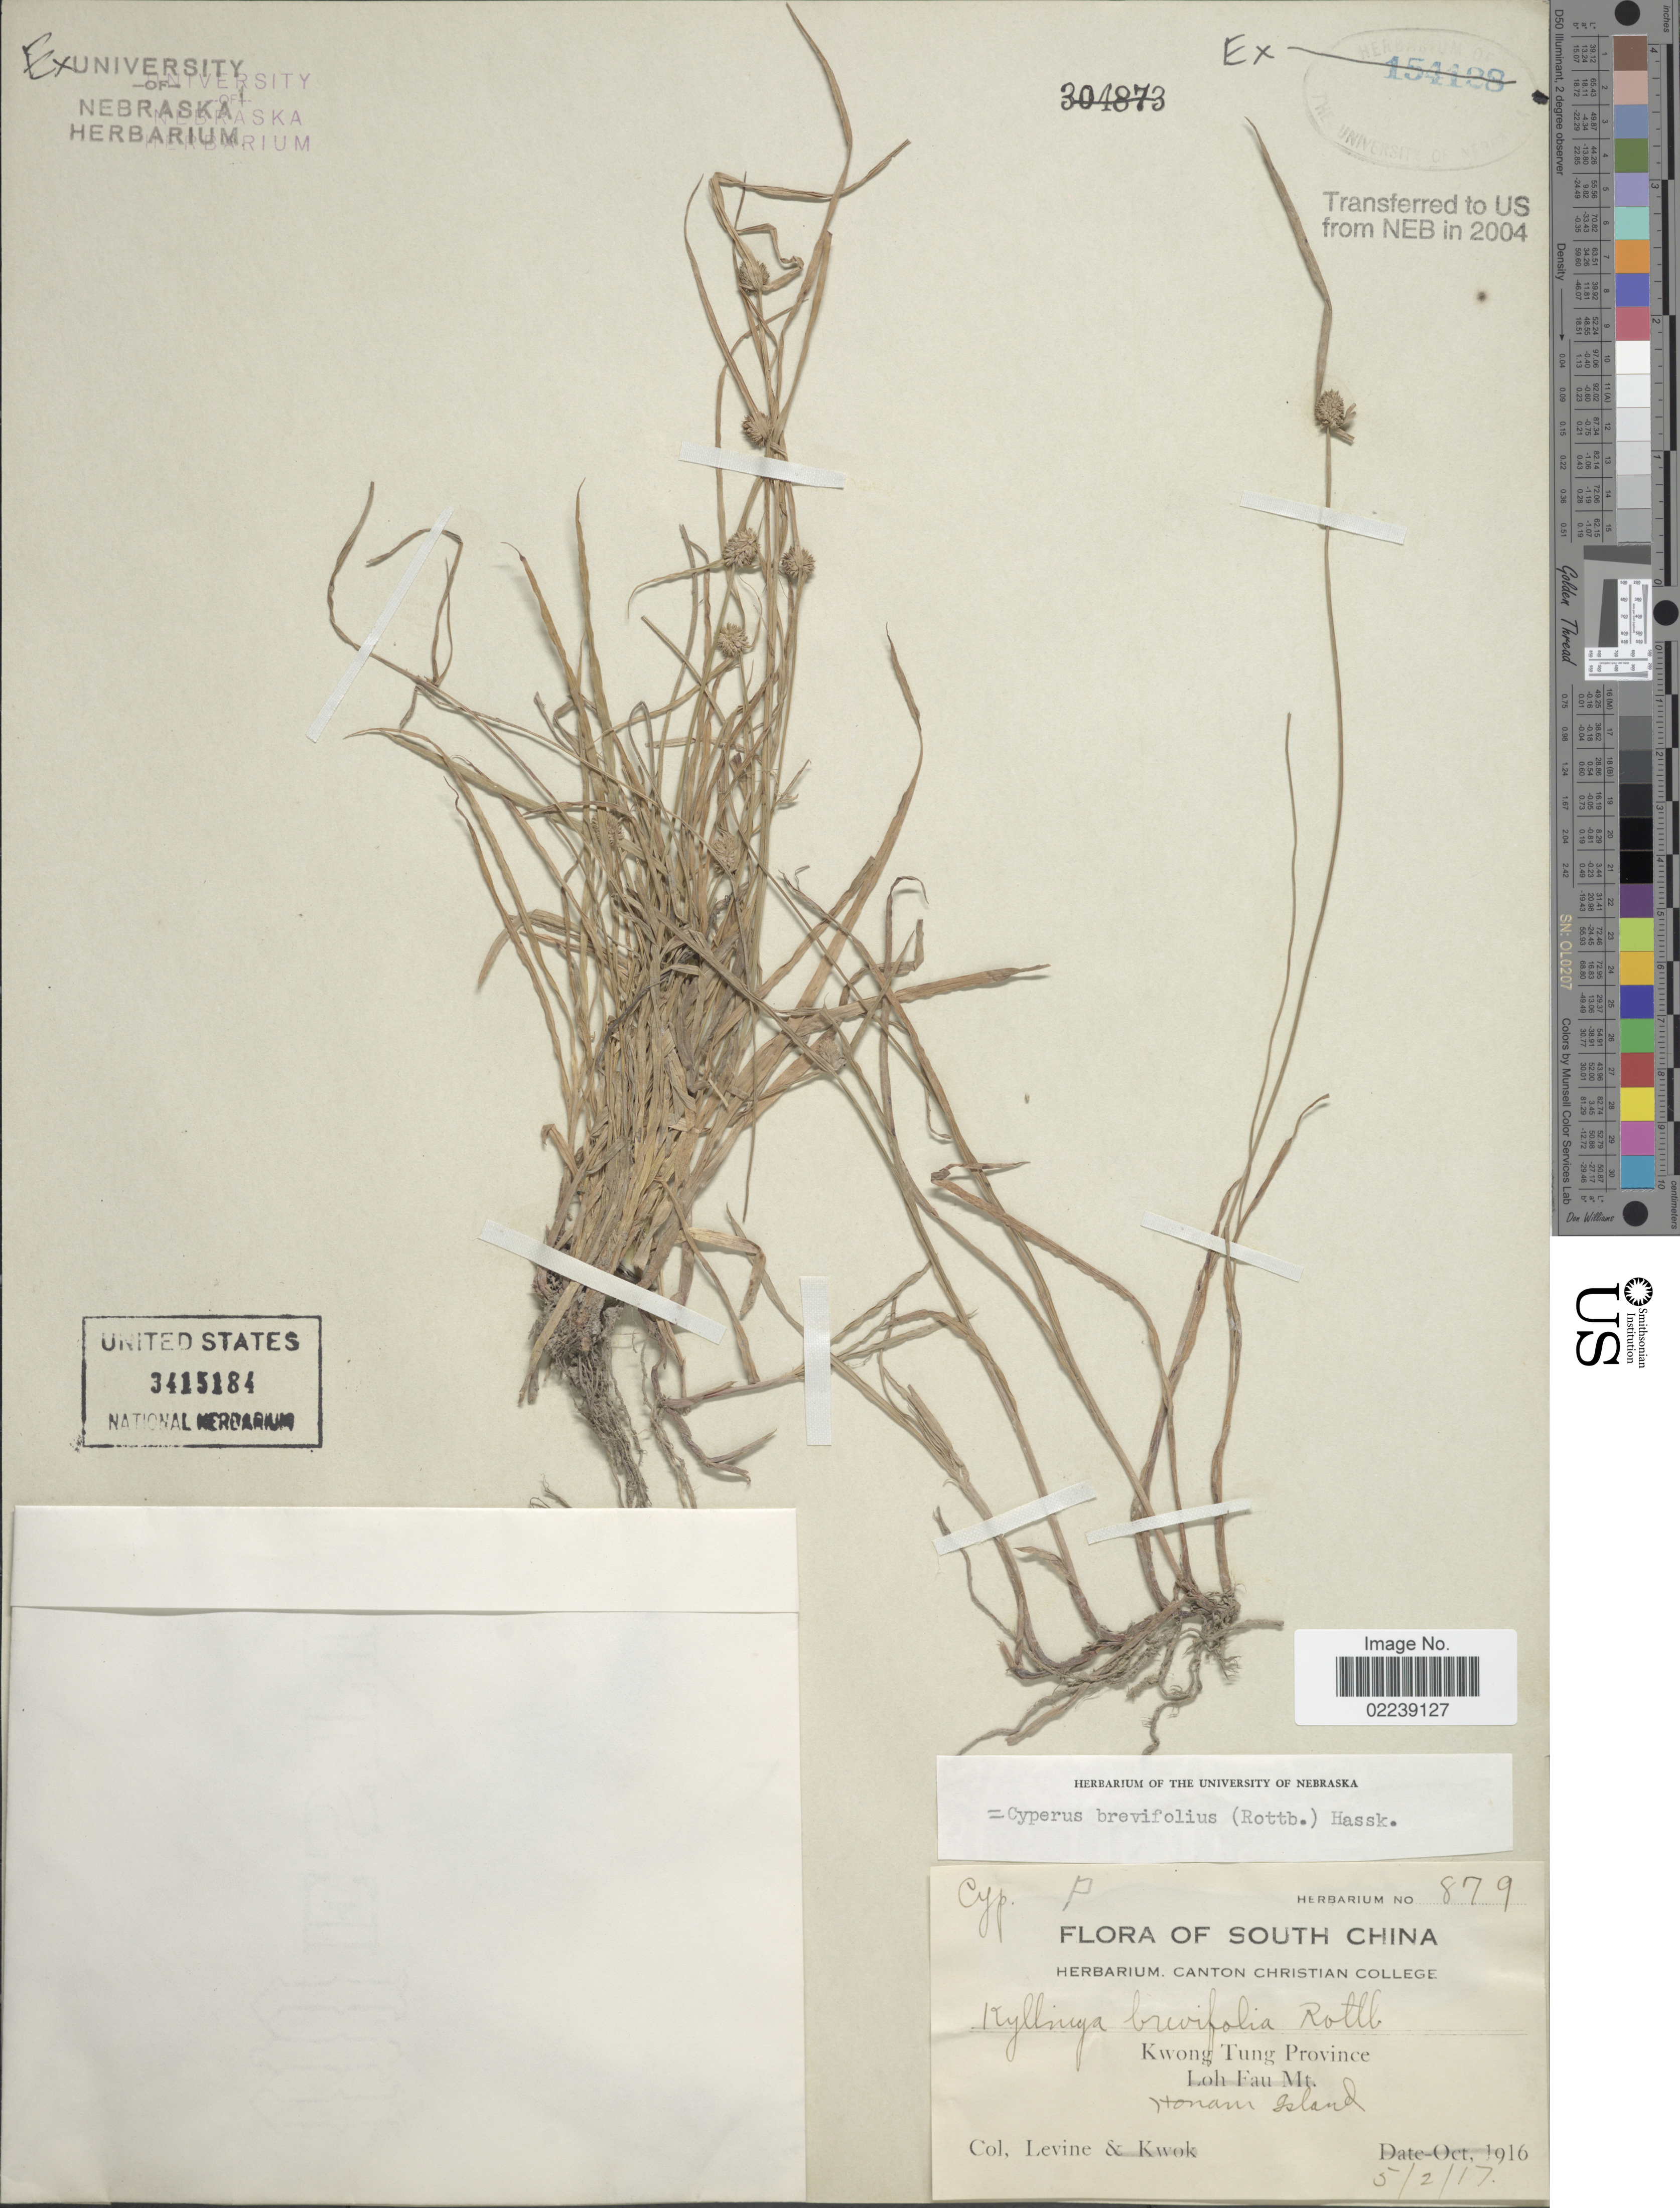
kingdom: Plantae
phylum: Tracheophyta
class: Liliopsida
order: Poales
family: Cyperaceae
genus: Cyperus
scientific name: Cyperus brevifolius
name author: (Rottb.) Hassk.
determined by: Strong, M. T., (US), Smithsonian Institution - National Museum of Natural History (UNITED STATES)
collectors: -. Levine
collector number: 879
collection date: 1917-02-05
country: China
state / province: Guangdong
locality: South China. Kwong Tun Province. Honan Island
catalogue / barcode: US 3415184